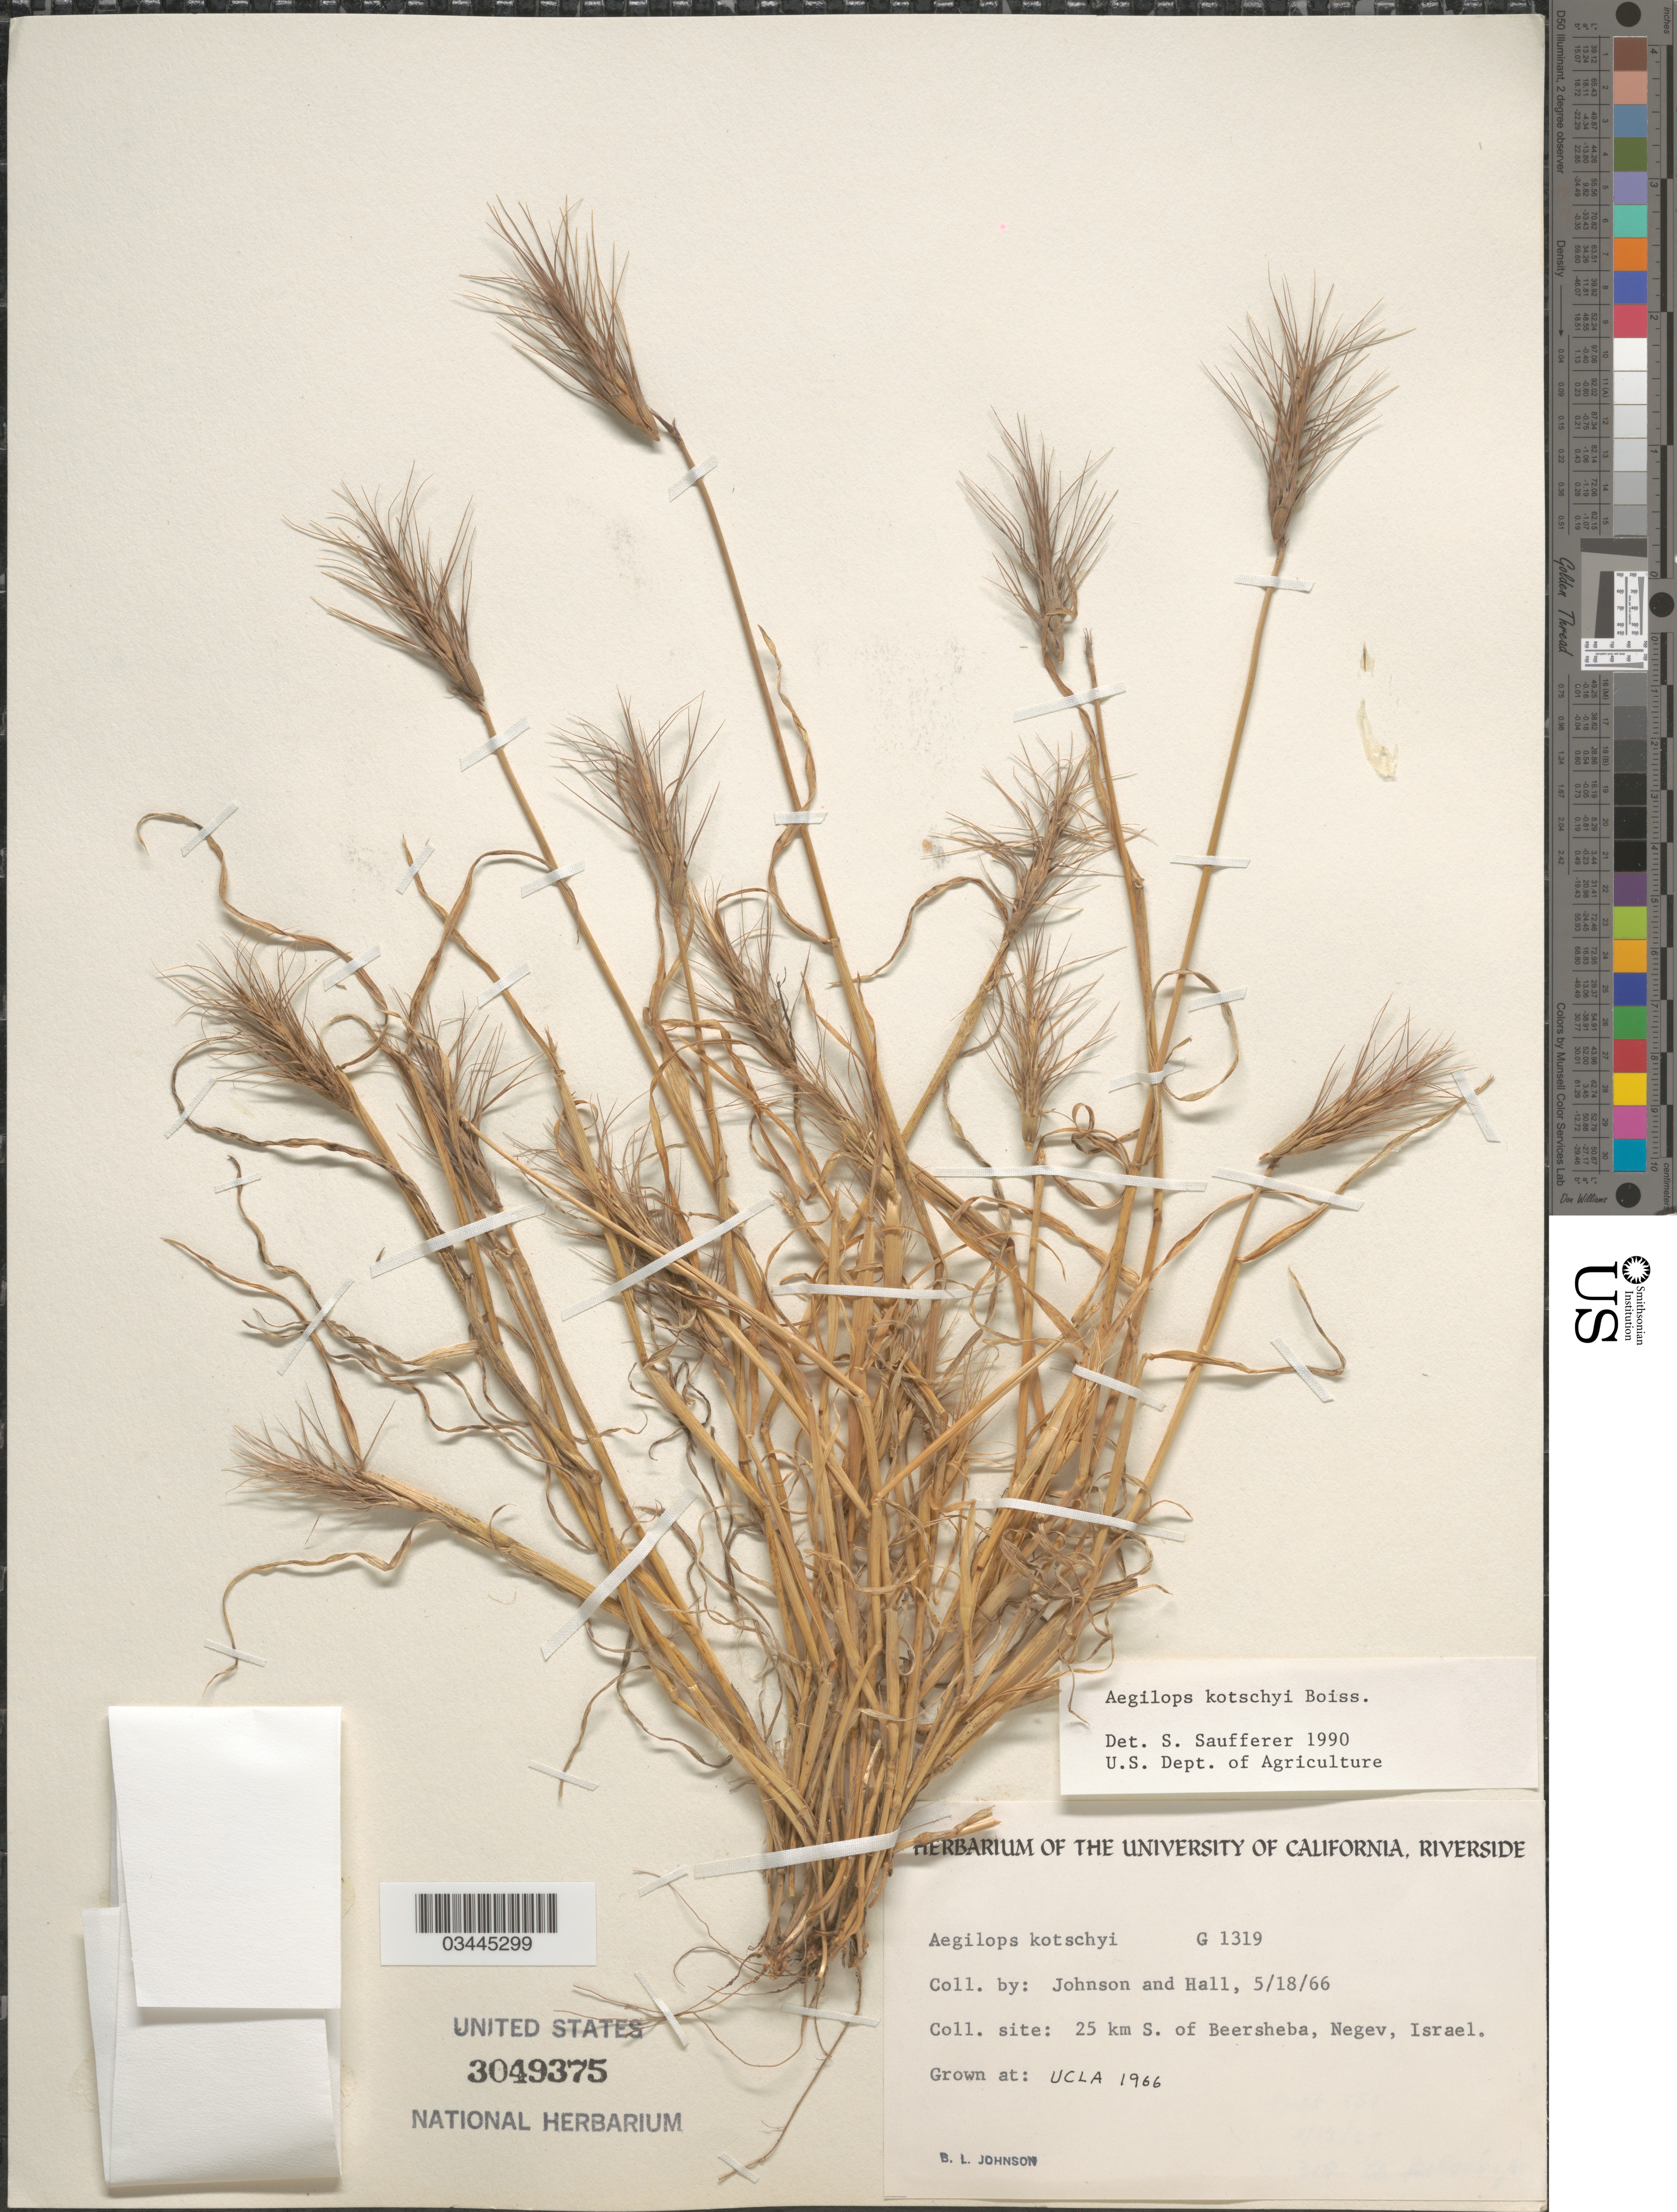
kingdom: Plantae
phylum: Tracheophyta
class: Liliopsida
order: Poales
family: Poaceae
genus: Aegilops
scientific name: Aegilops kotschyi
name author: Boiss.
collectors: B. Johnson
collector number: G1319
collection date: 1966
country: United States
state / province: California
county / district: Los Angeles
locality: UCLA.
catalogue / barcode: US 3049375